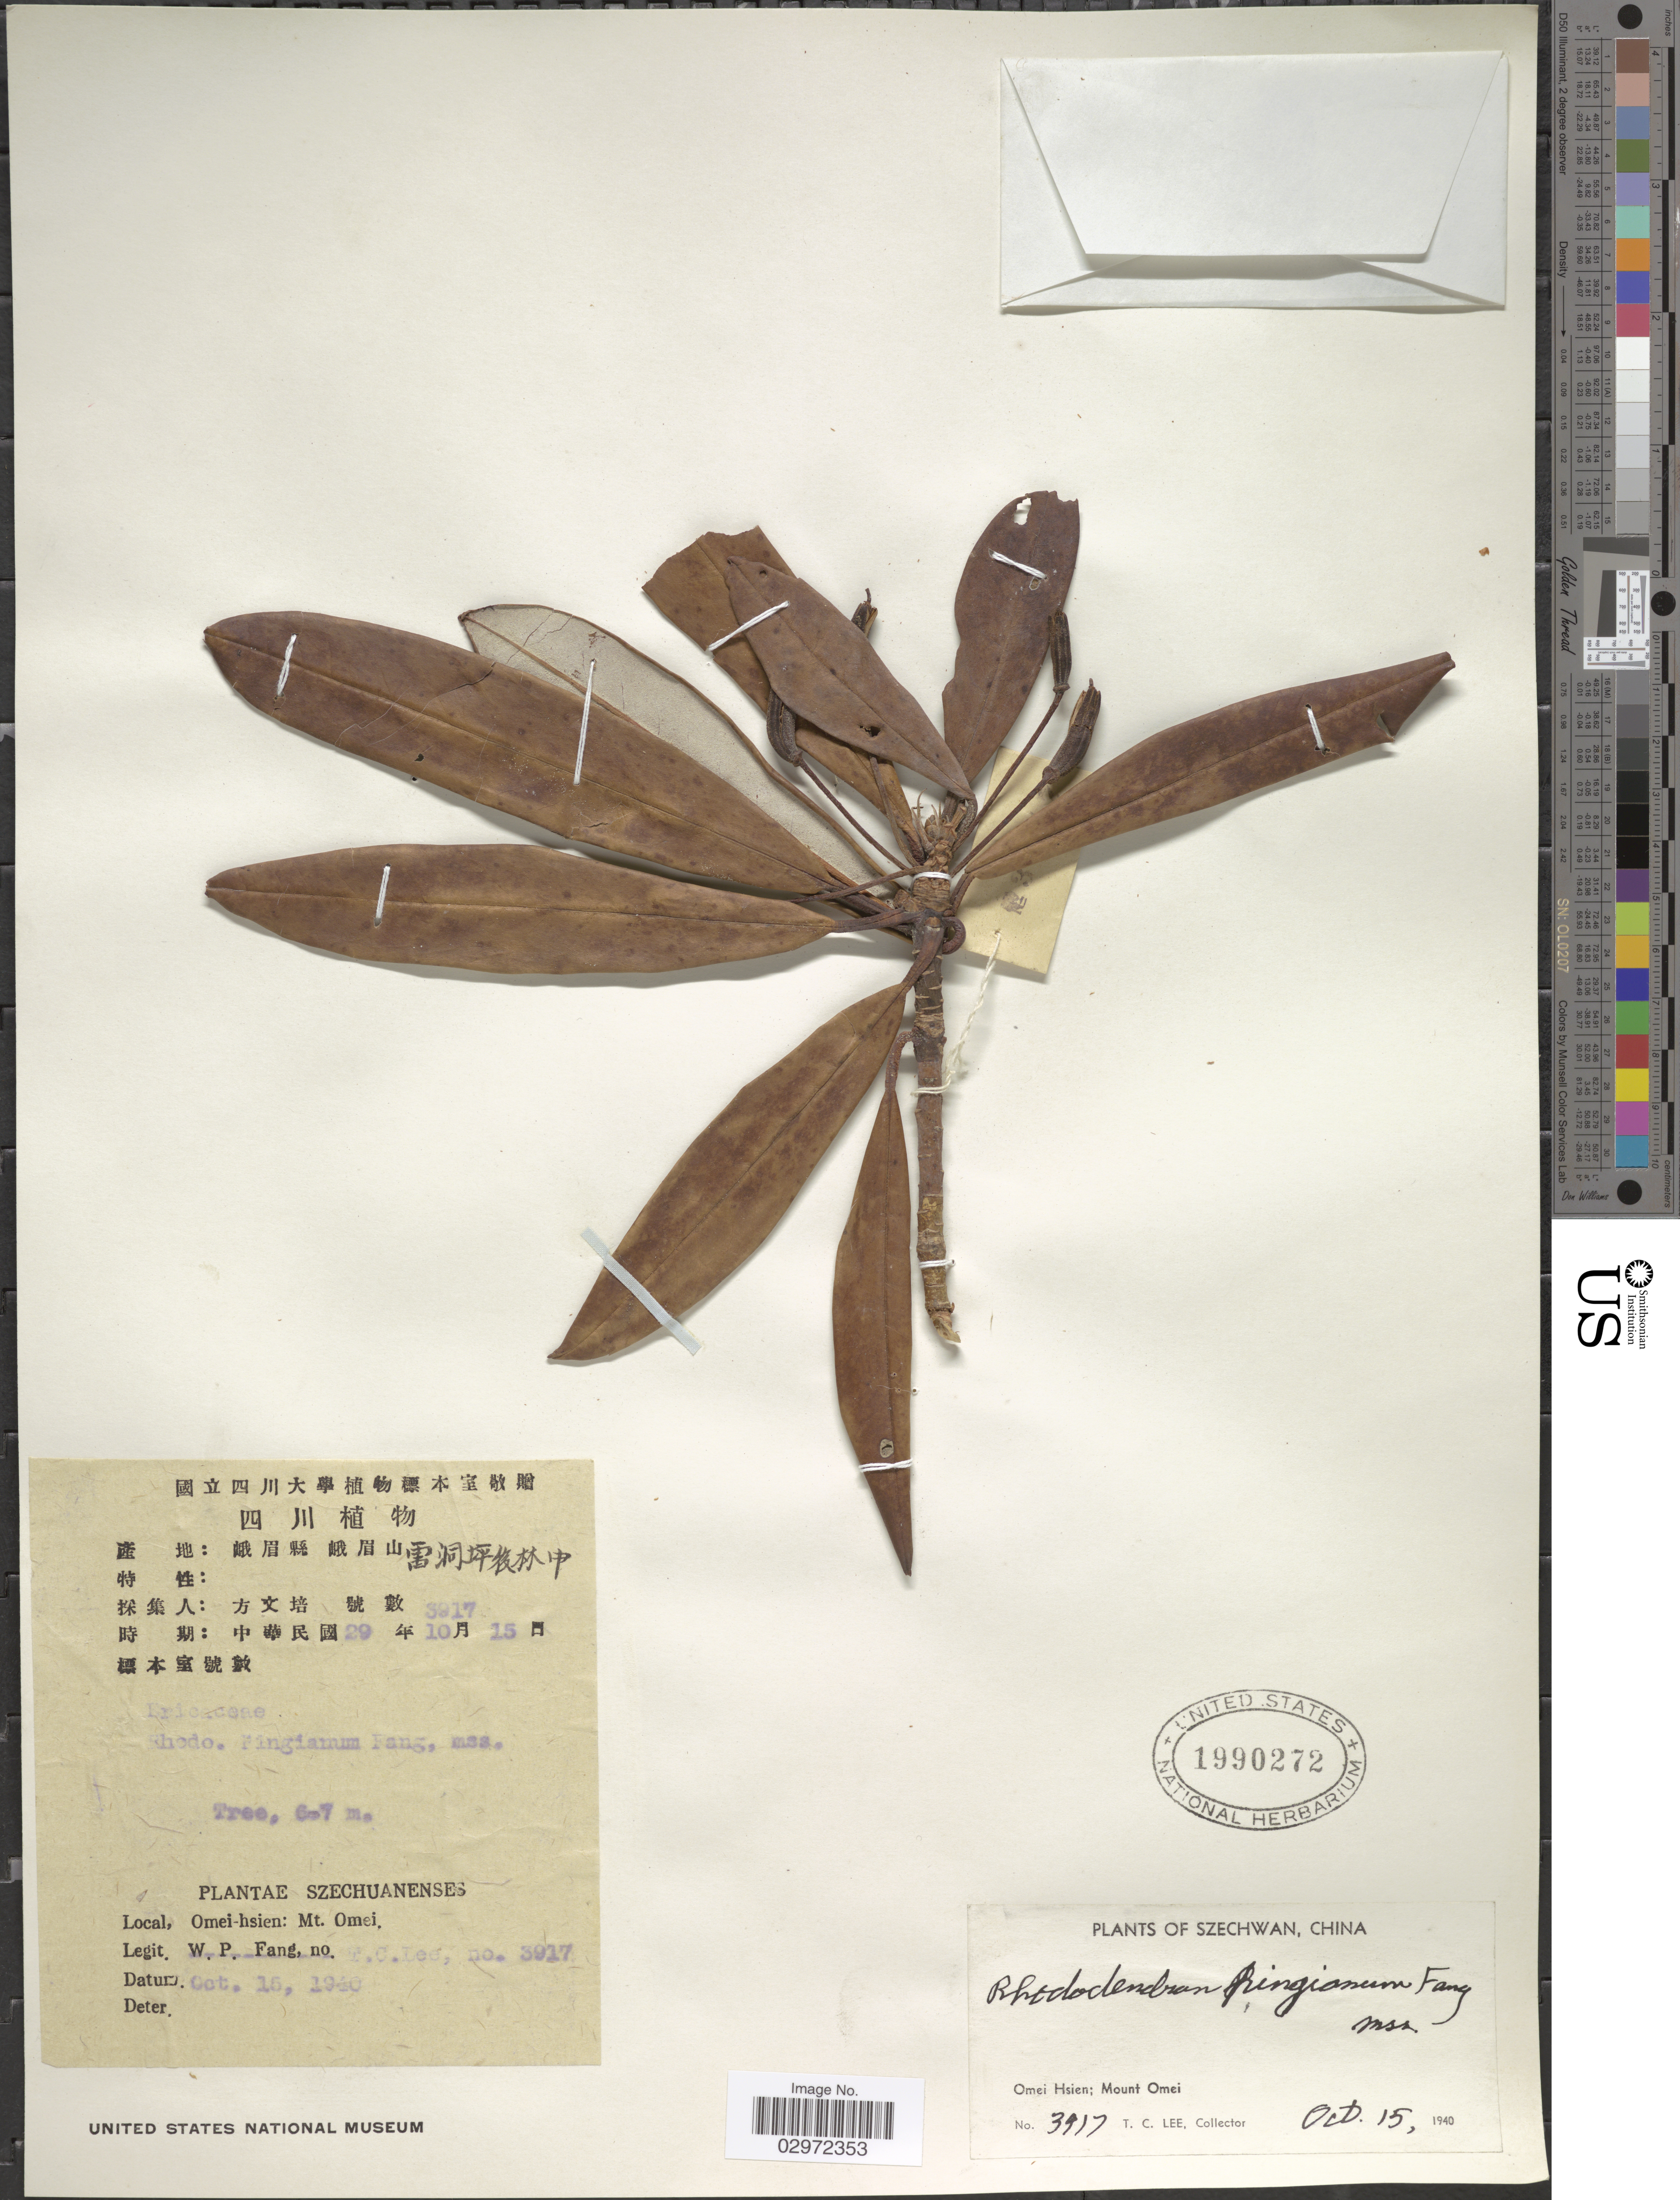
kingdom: Plantae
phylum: Tracheophyta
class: Magnoliopsida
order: Ericales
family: Ericaceae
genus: Rhododendron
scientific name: Rhododendron pingianum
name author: W.P. Fang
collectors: T. Lee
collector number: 3917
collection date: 1940-10-15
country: China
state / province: Sichuan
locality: Szechwan, Omei Hsien; Mount Omei.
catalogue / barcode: US 1990272